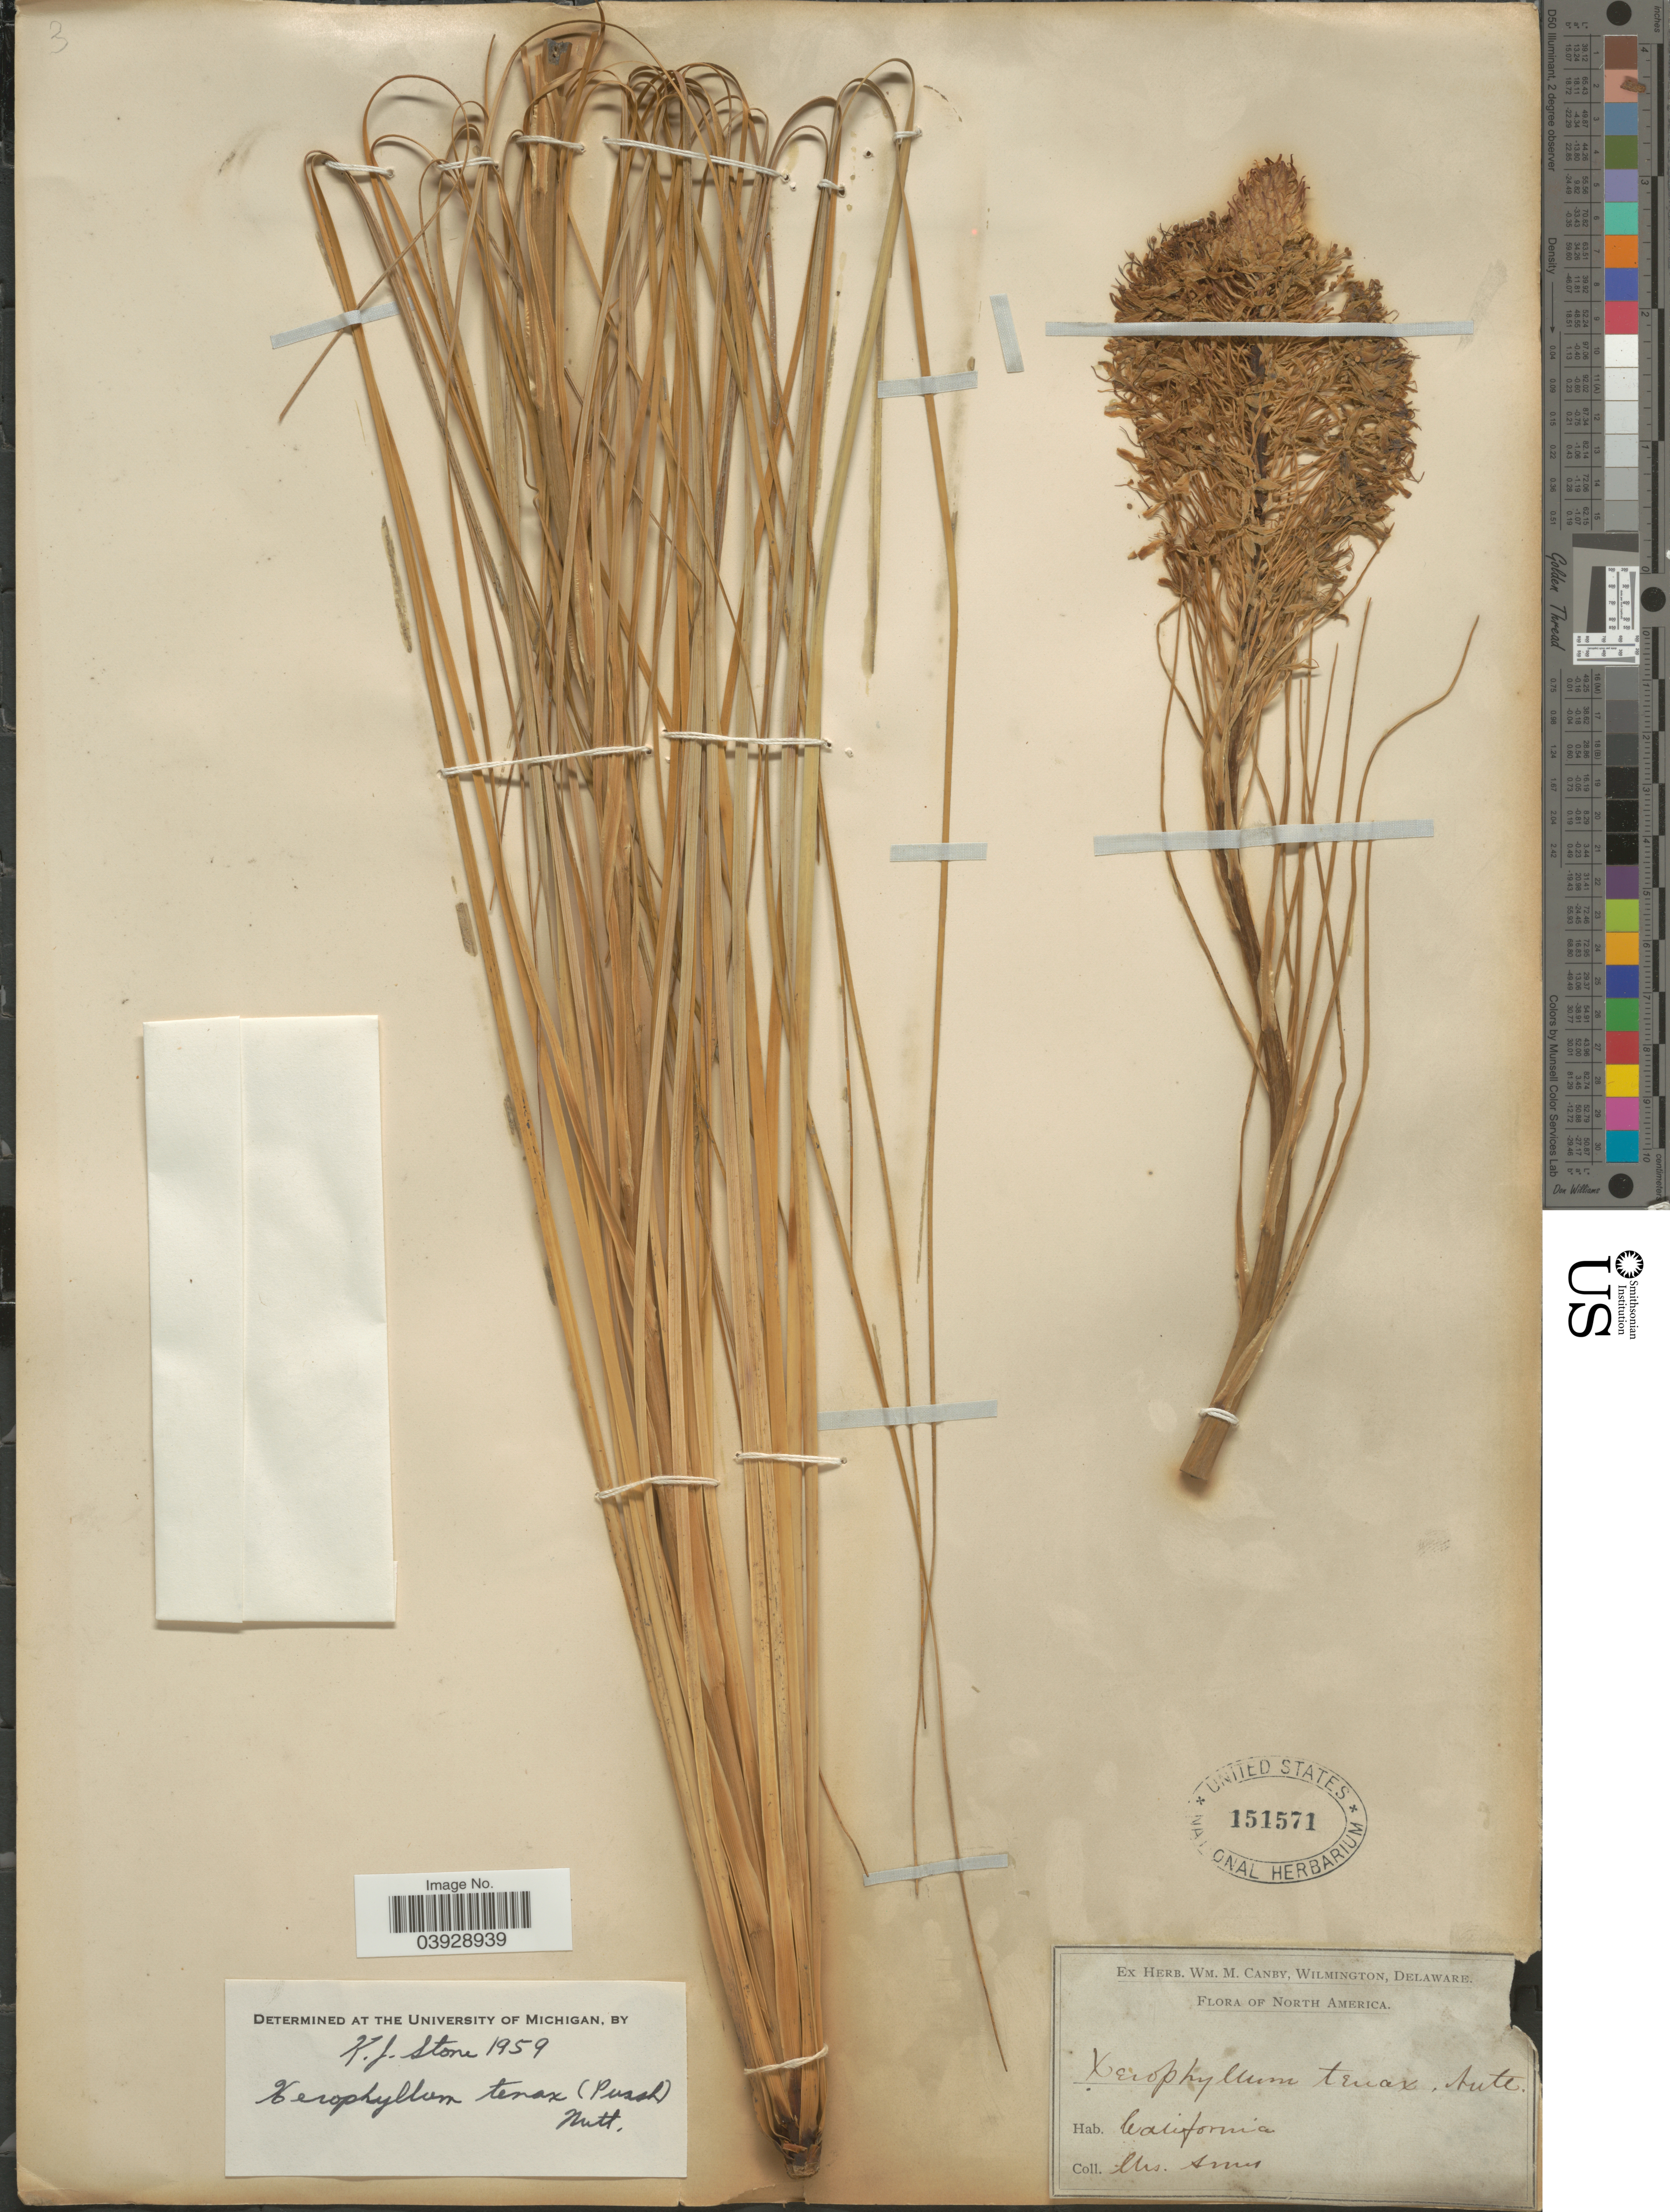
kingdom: Plantae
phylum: Tracheophyta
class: Liliopsida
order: Liliales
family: Melanthiaceae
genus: Xerophyllum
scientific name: Xerophyllum tenax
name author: (Pursh) Nutt.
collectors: -- Ames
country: United States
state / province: California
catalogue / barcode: US 151571